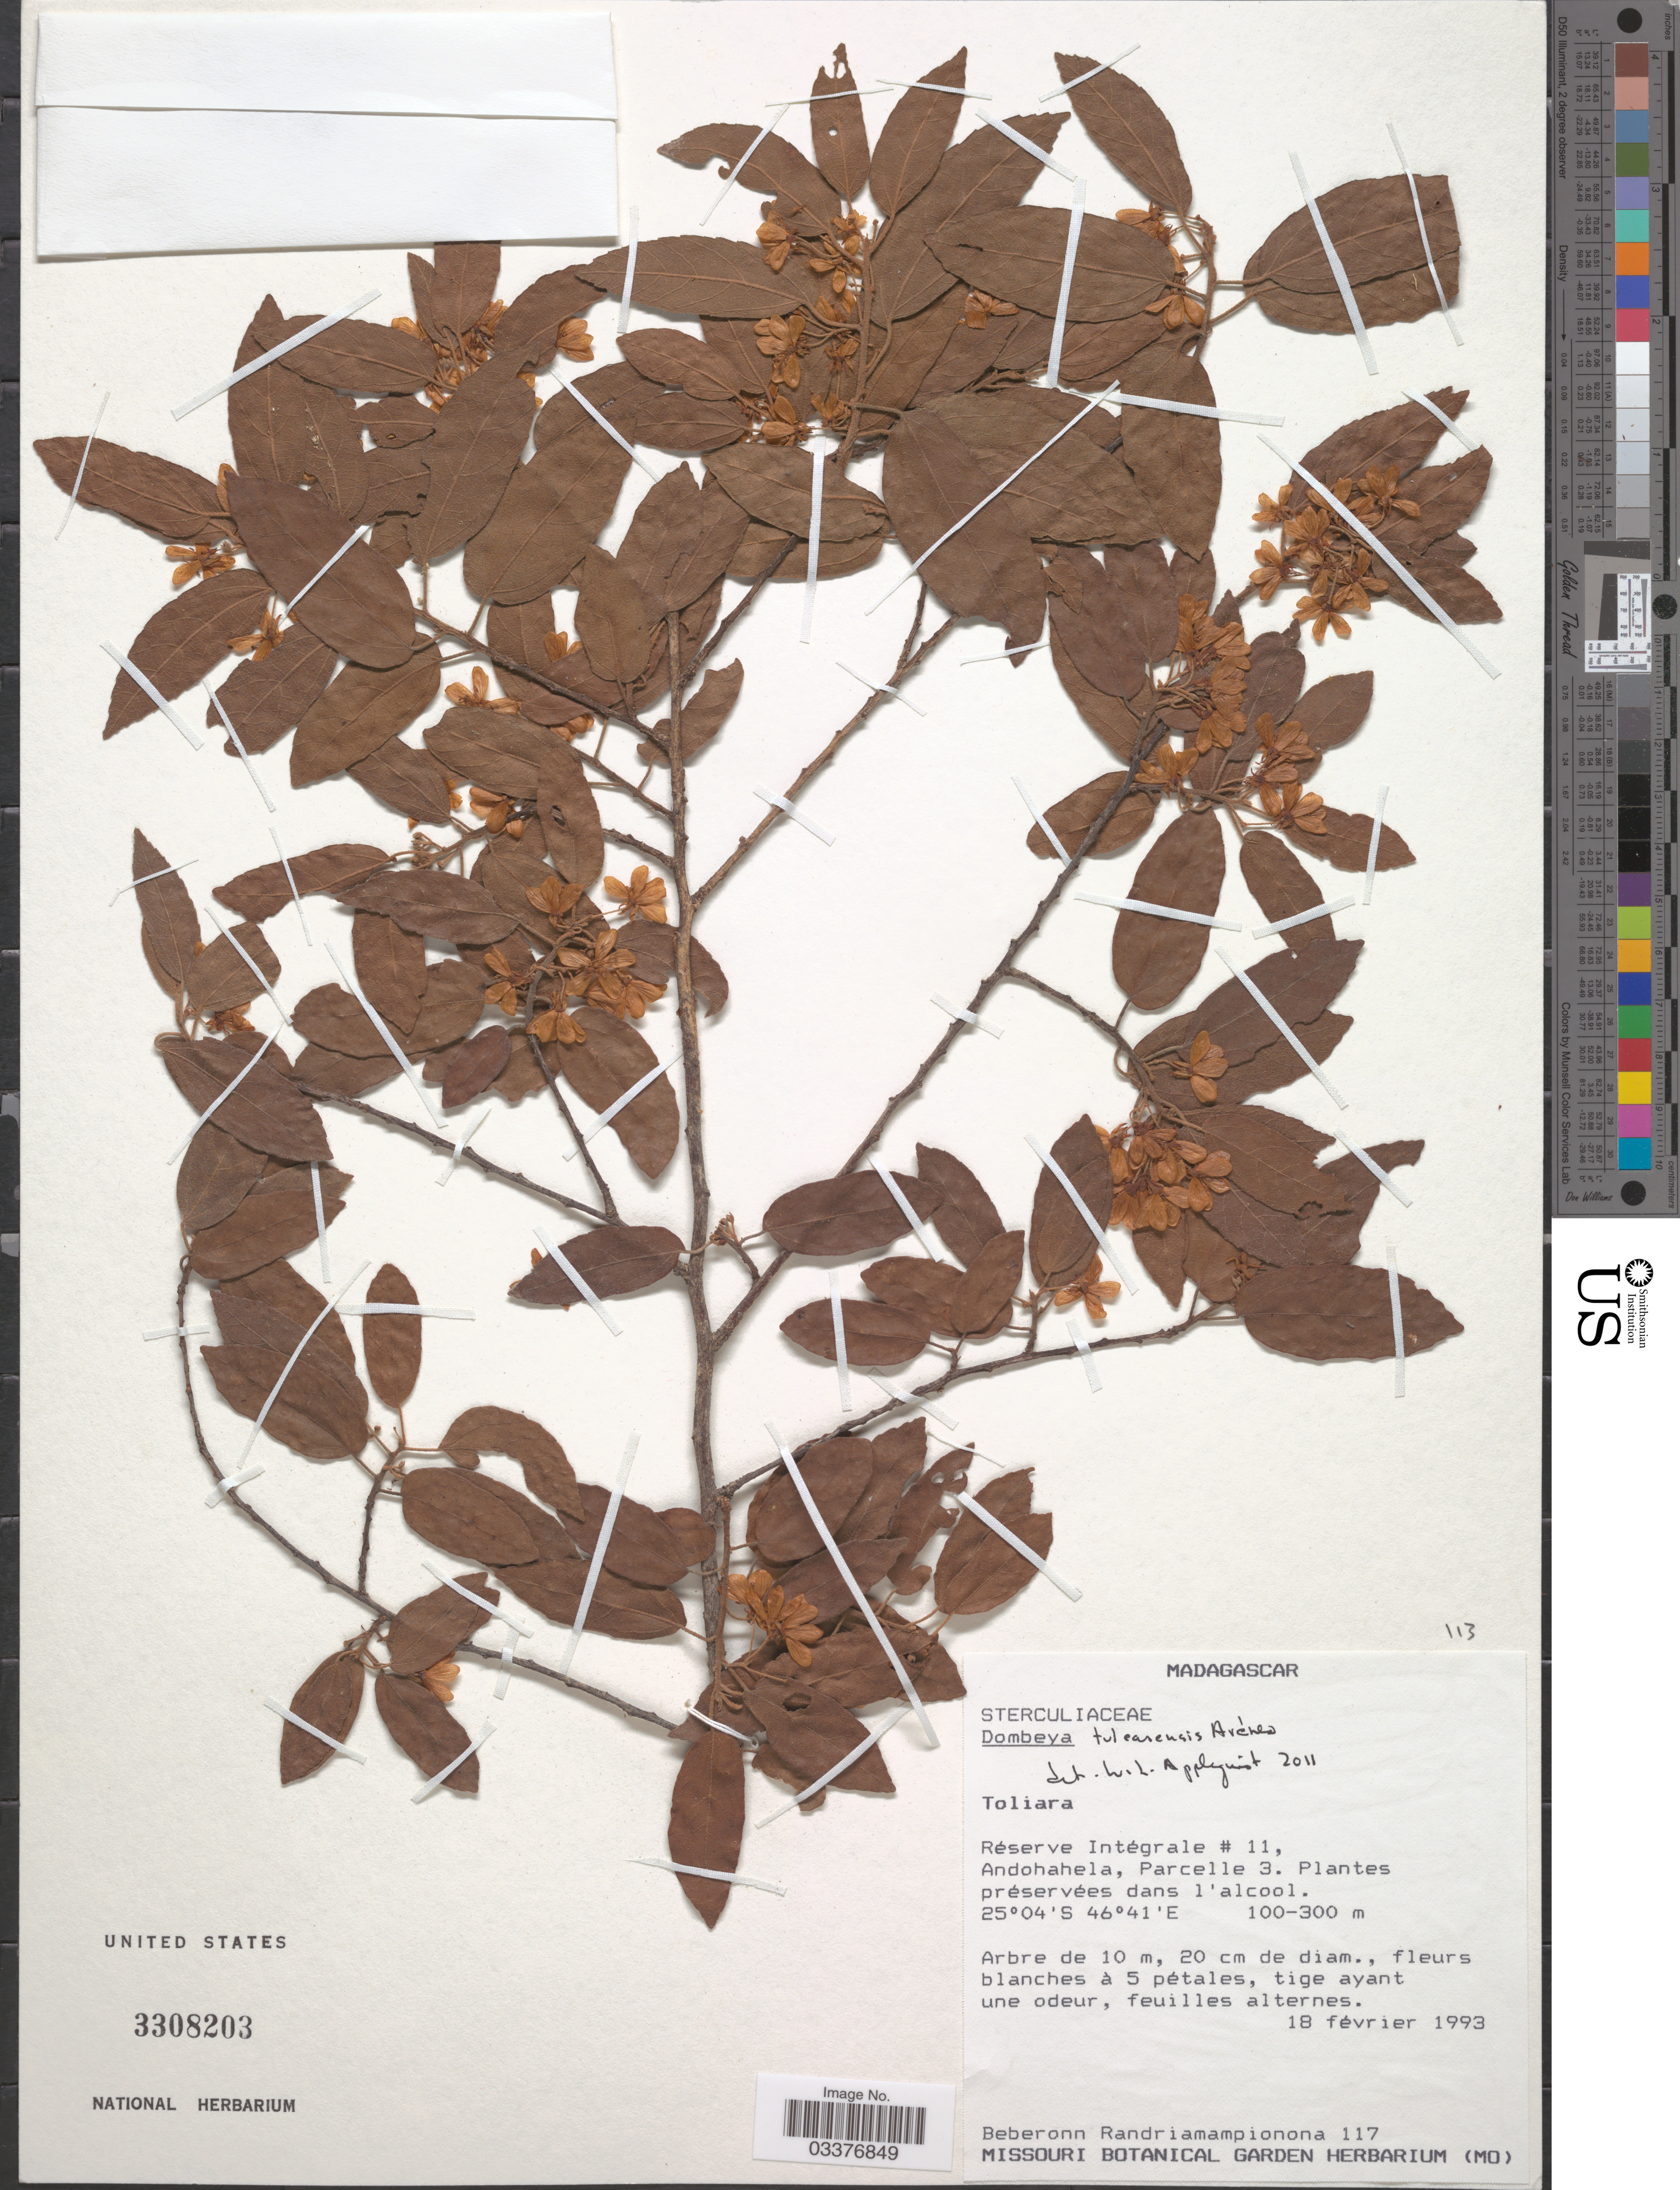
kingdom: Plantae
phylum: Tracheophyta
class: Magnoliopsida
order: Malvales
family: Malvaceae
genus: Dombeya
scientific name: Dombeya tulearensis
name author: Arènes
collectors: B. Randriamampionona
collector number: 117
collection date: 1993-02-18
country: Madagascar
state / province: Anosy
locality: Réserve Intégrale # 11, Andohahela, Parcelle 3.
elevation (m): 100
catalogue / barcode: US 3308203